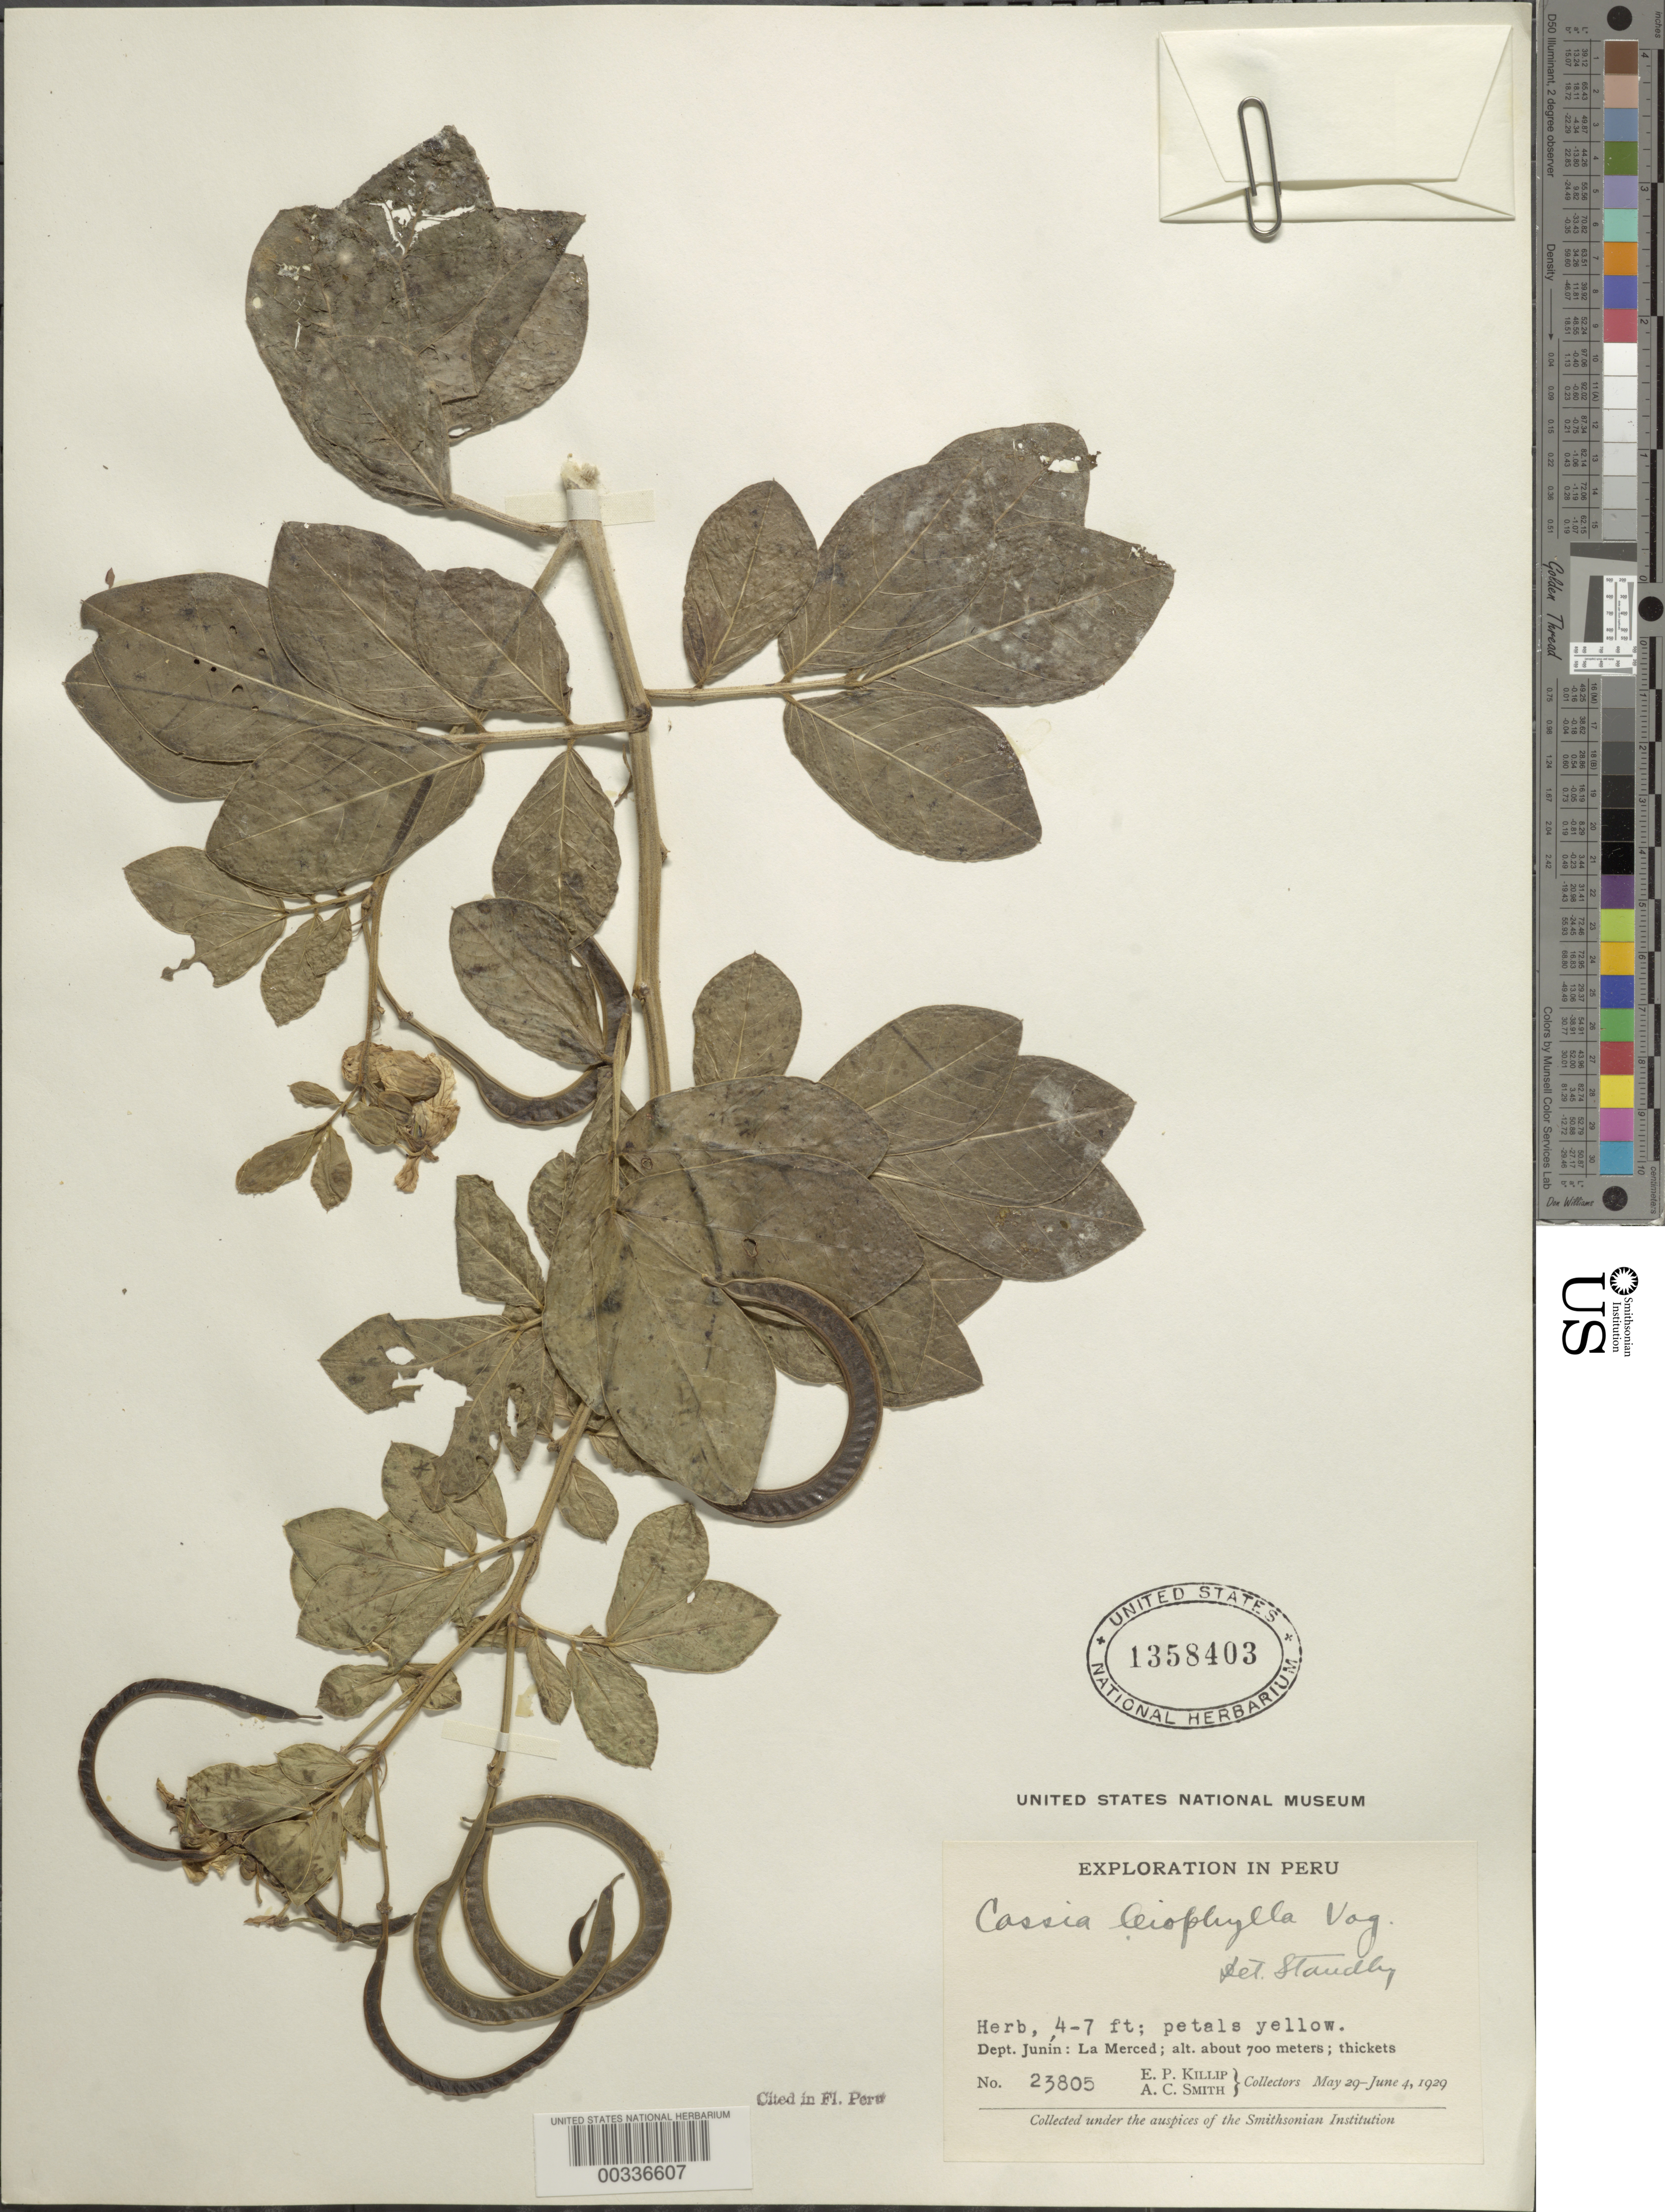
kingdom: Plantae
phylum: Tracheophyta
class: Magnoliopsida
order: Fabales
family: Fabaceae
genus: Senna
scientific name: Senna leiophylla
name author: (Vogel) H.S. Irwin & Barneby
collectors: E. P. Killip & A. C. Smith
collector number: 23805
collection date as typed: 29 May 1929 to 04 Jun 1929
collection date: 1929-05-29/1929-06-04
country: Peru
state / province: Junín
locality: La merced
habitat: Thickets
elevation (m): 700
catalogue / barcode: US 1358403